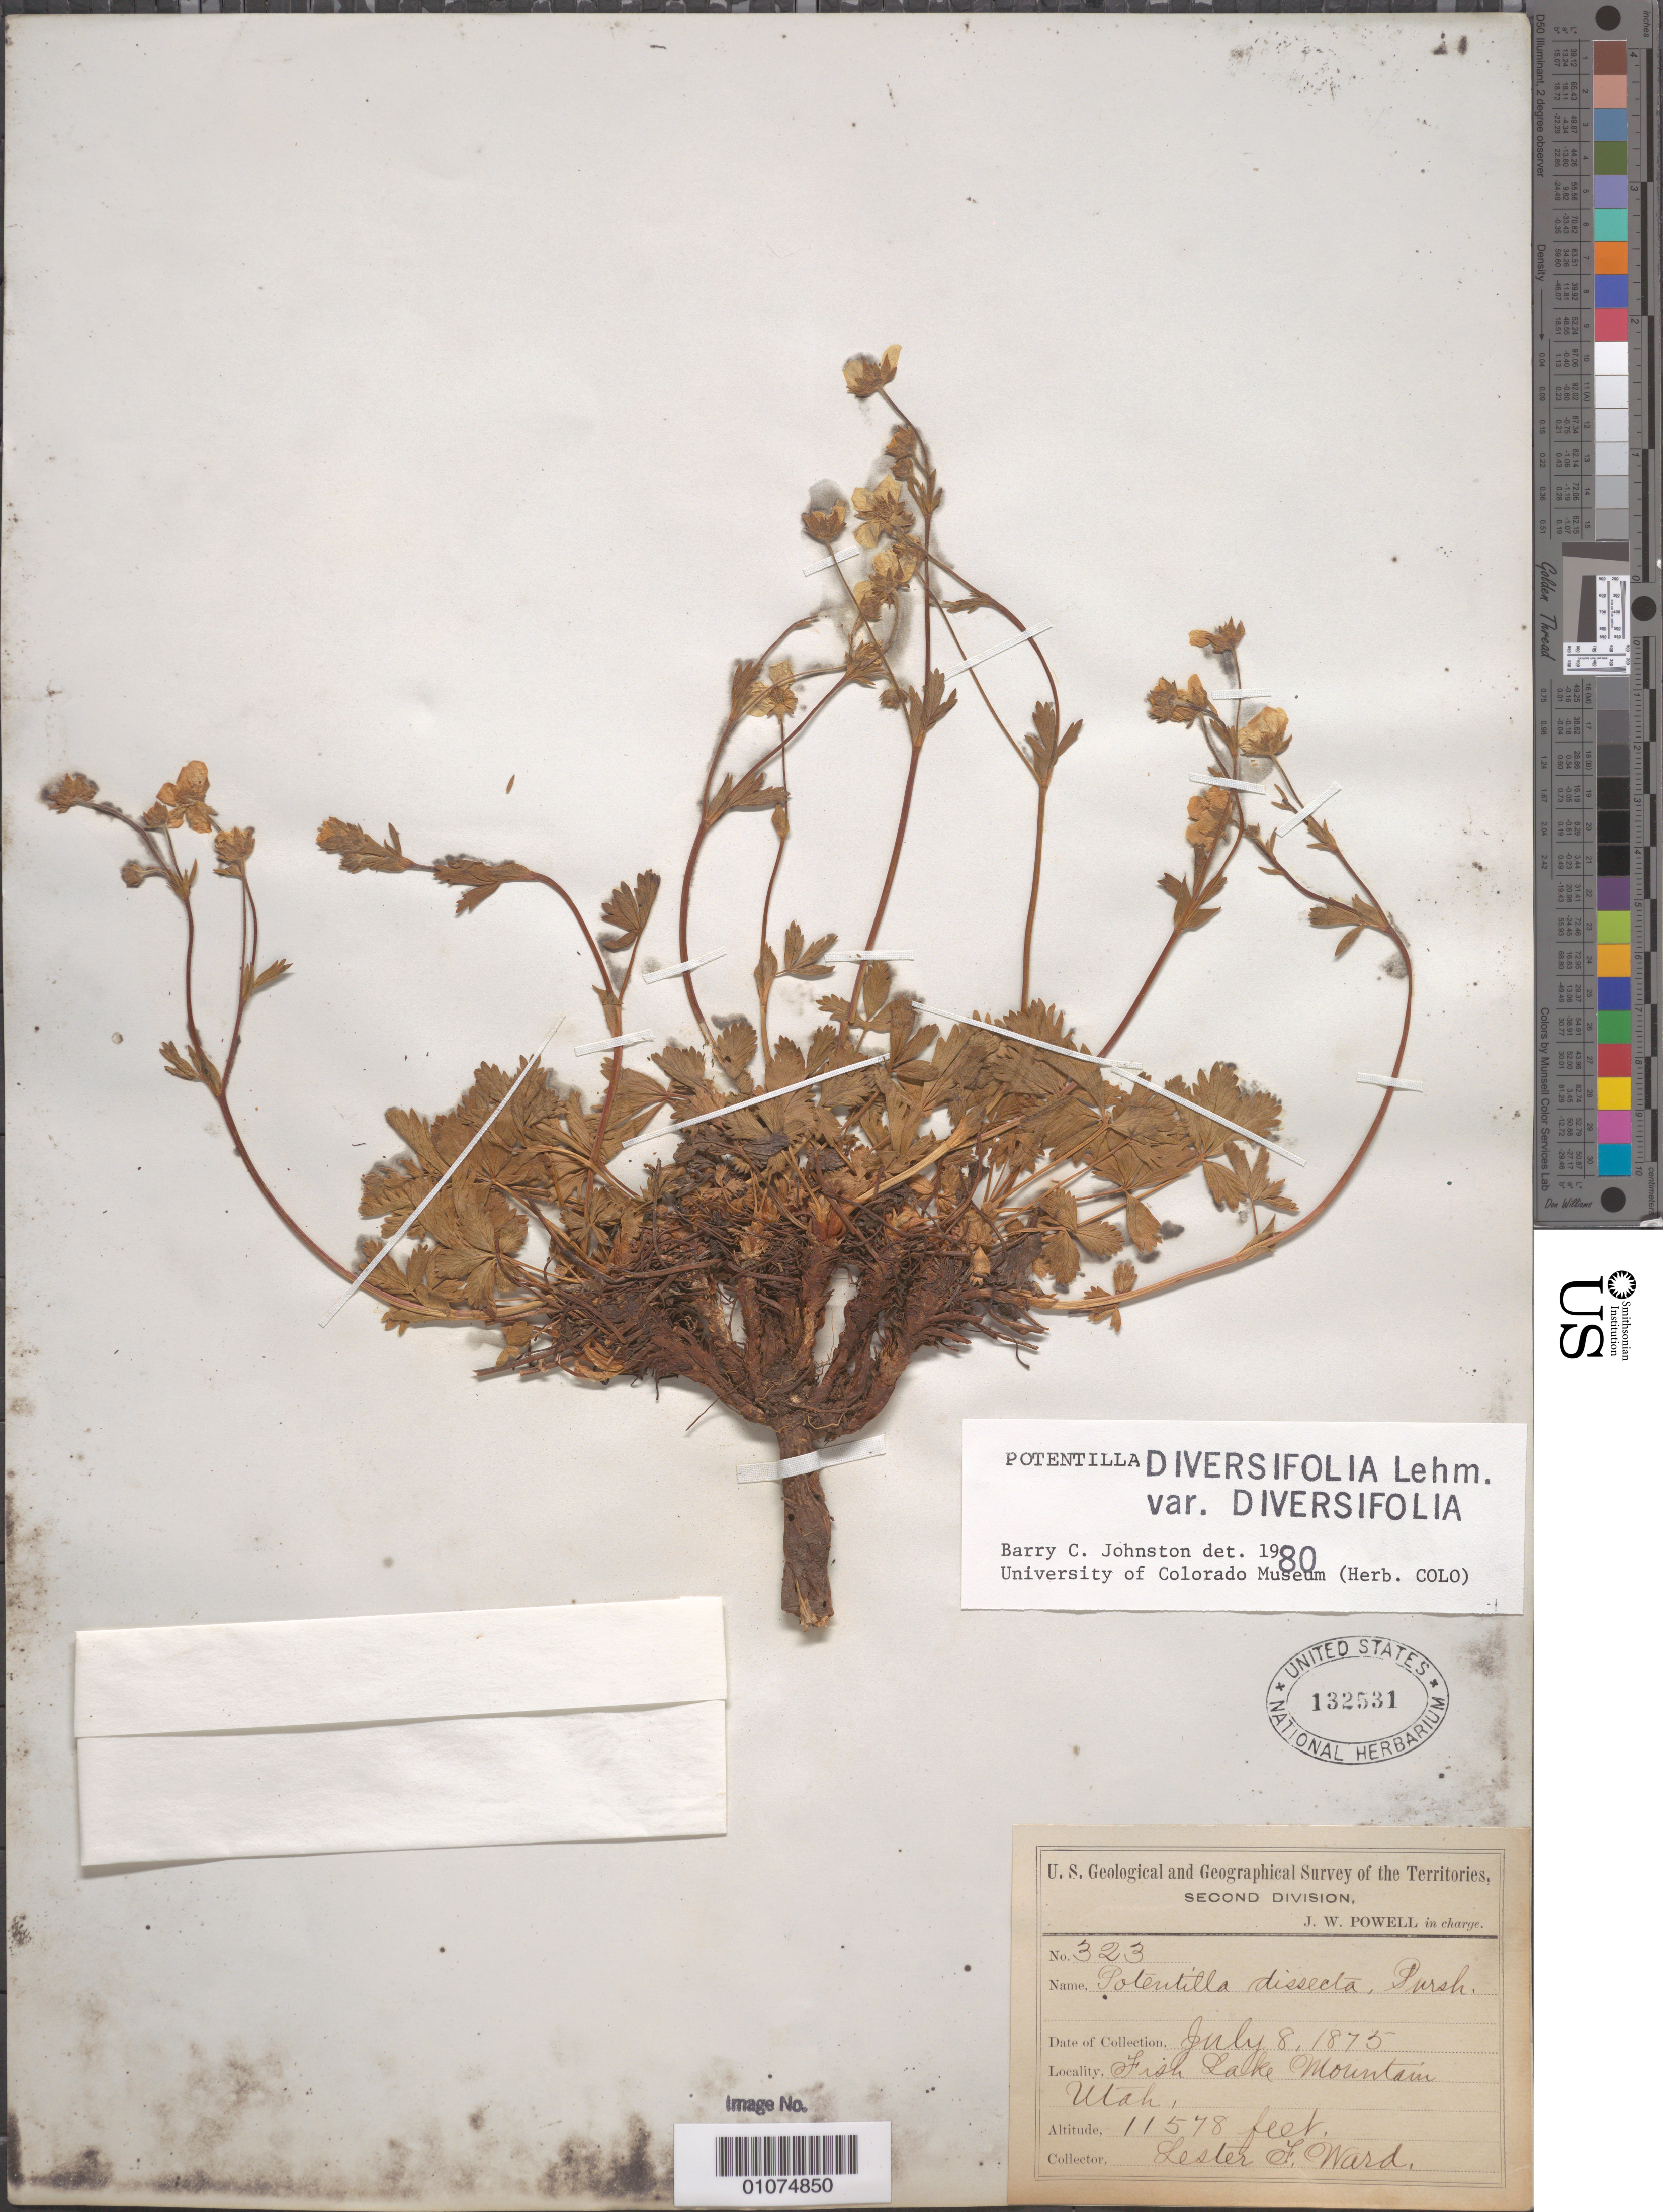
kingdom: Plantae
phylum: Tracheophyta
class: Magnoliopsida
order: Rosales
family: Rosaceae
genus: Potentilla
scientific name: Potentilla diversifolia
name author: Lehm.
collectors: L. F. Ward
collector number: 323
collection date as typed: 08 Jul 1875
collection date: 1875-07-08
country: United States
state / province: Utah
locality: Fish Lake Mt.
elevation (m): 3529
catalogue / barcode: US 132531